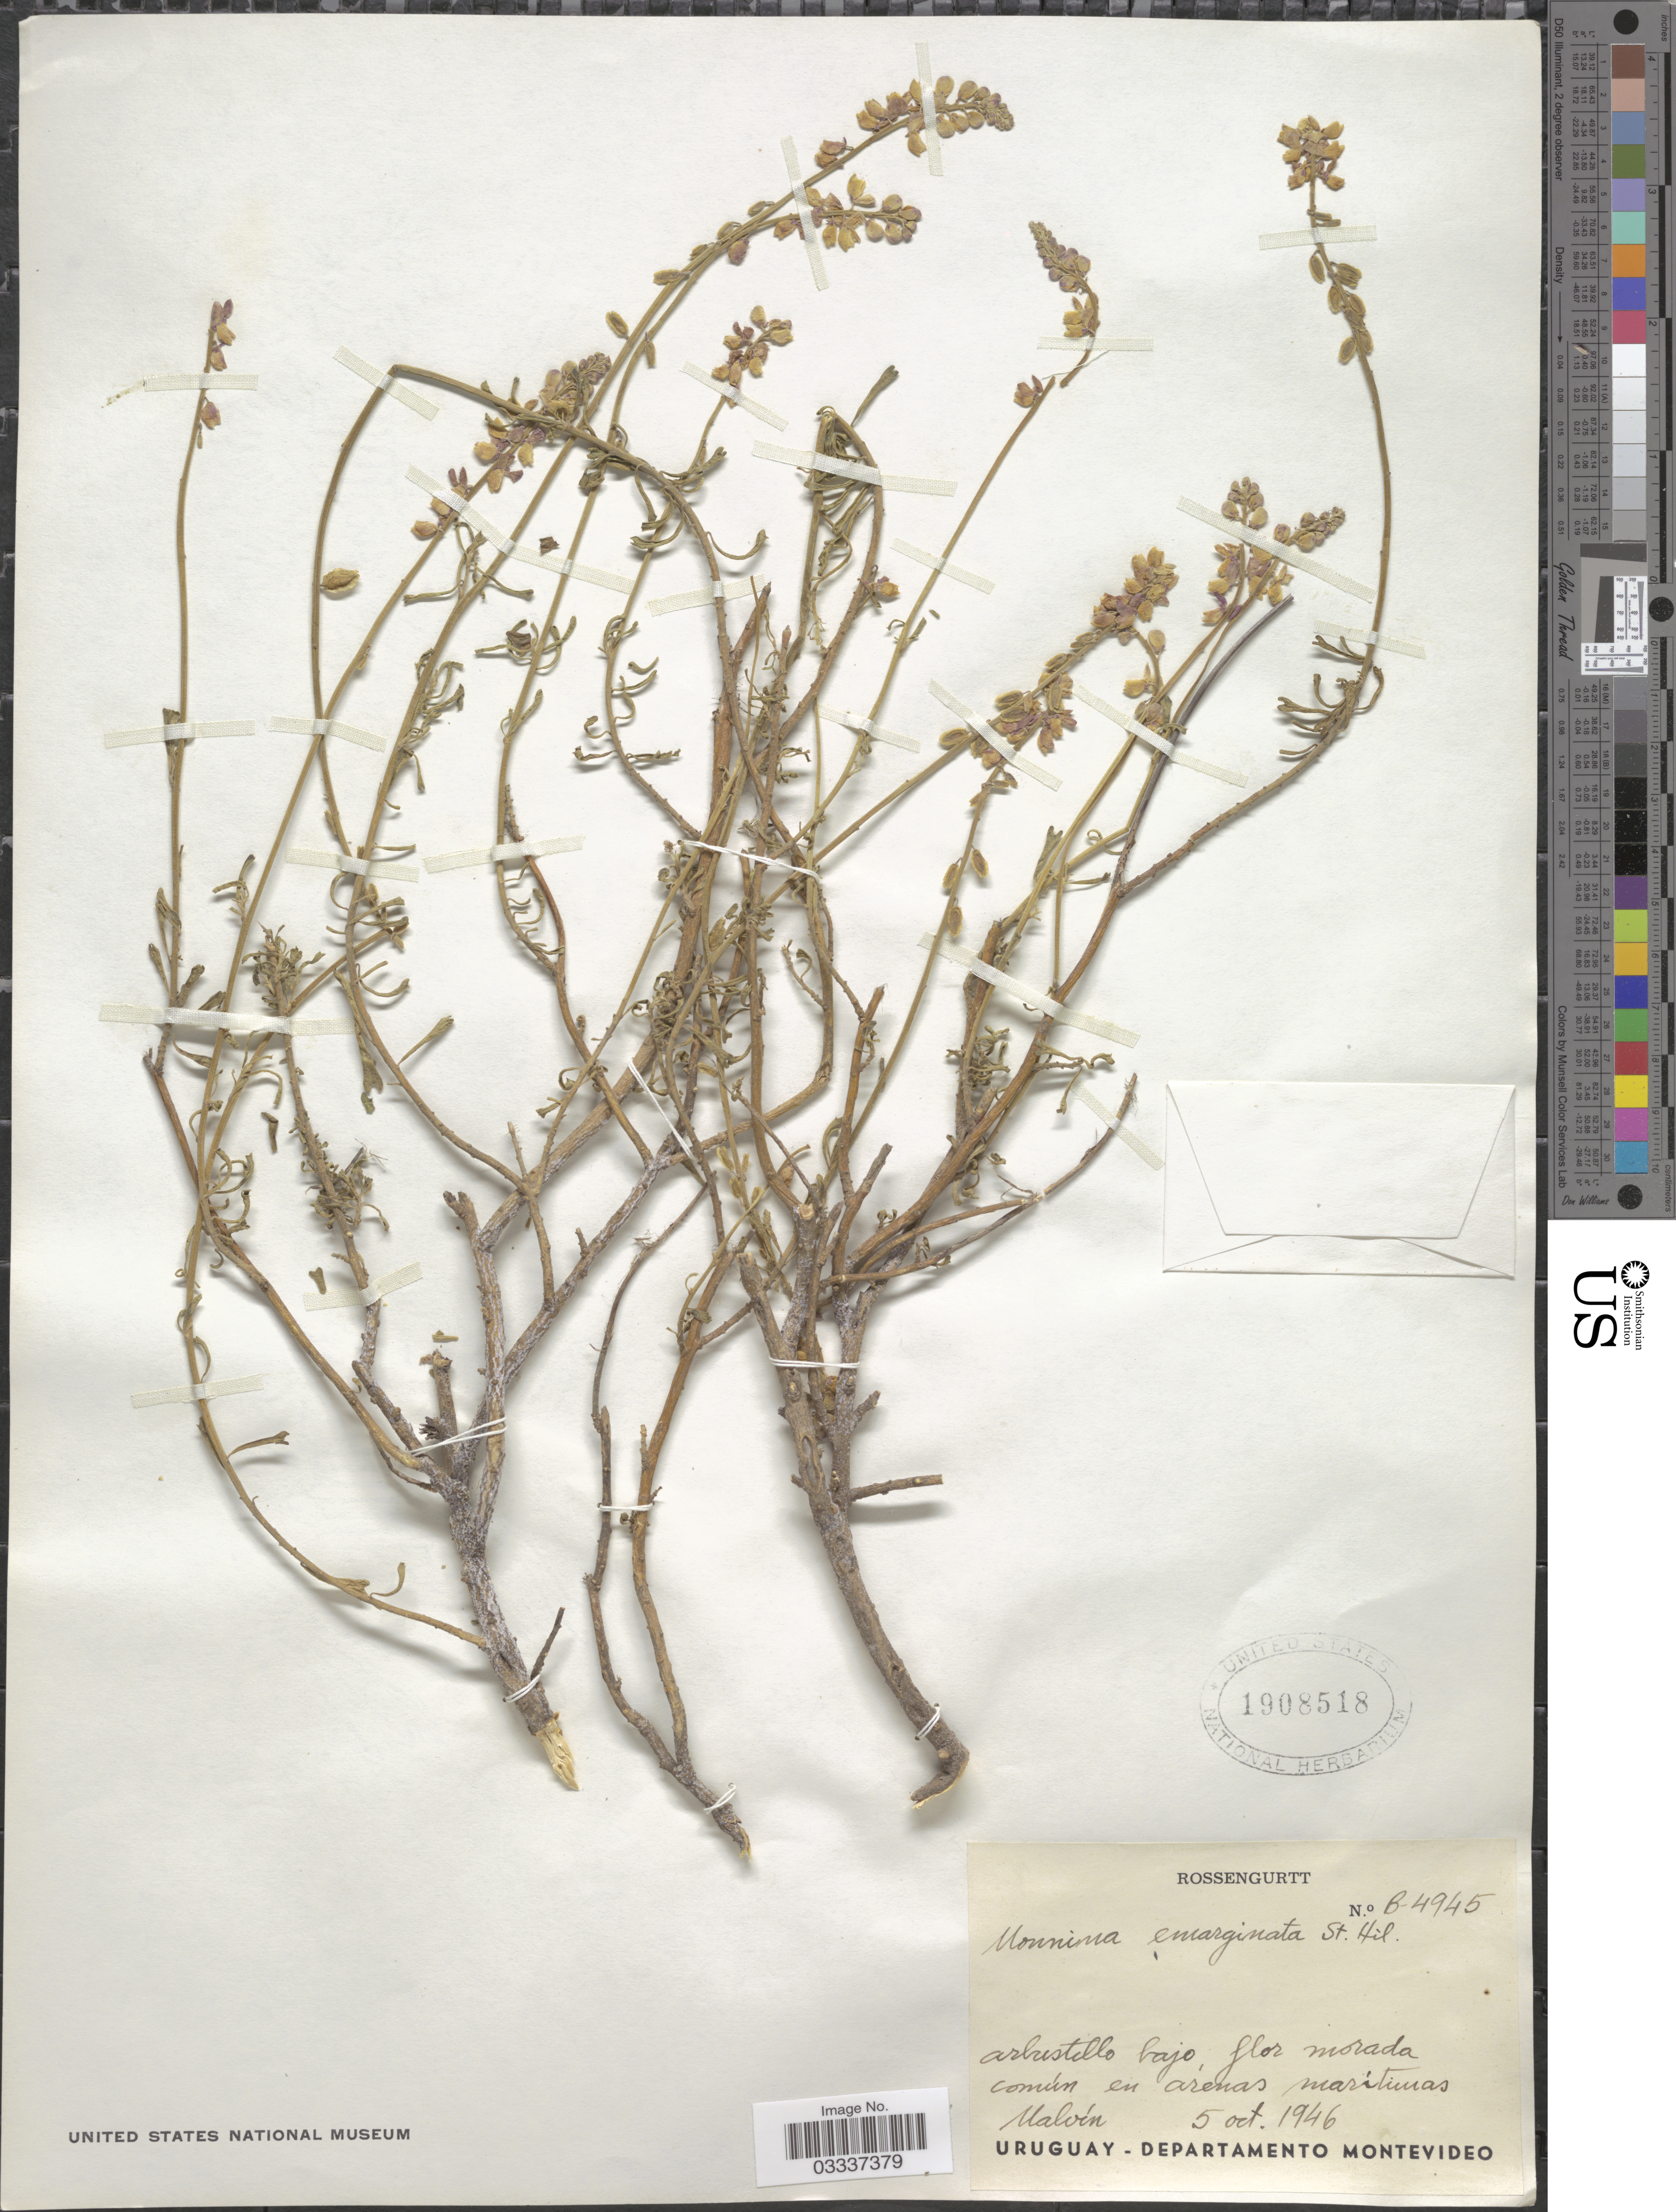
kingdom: Plantae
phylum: Tracheophyta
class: Magnoliopsida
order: Fabales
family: Polygalaceae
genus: Monnina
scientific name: Monnina emarginata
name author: A. St.-Hil.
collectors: Rosengurtt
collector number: B-4945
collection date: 1946-10-05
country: Uruguay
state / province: Montevideo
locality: Malvín, Departamento Montevideo.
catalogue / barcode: US 1908518